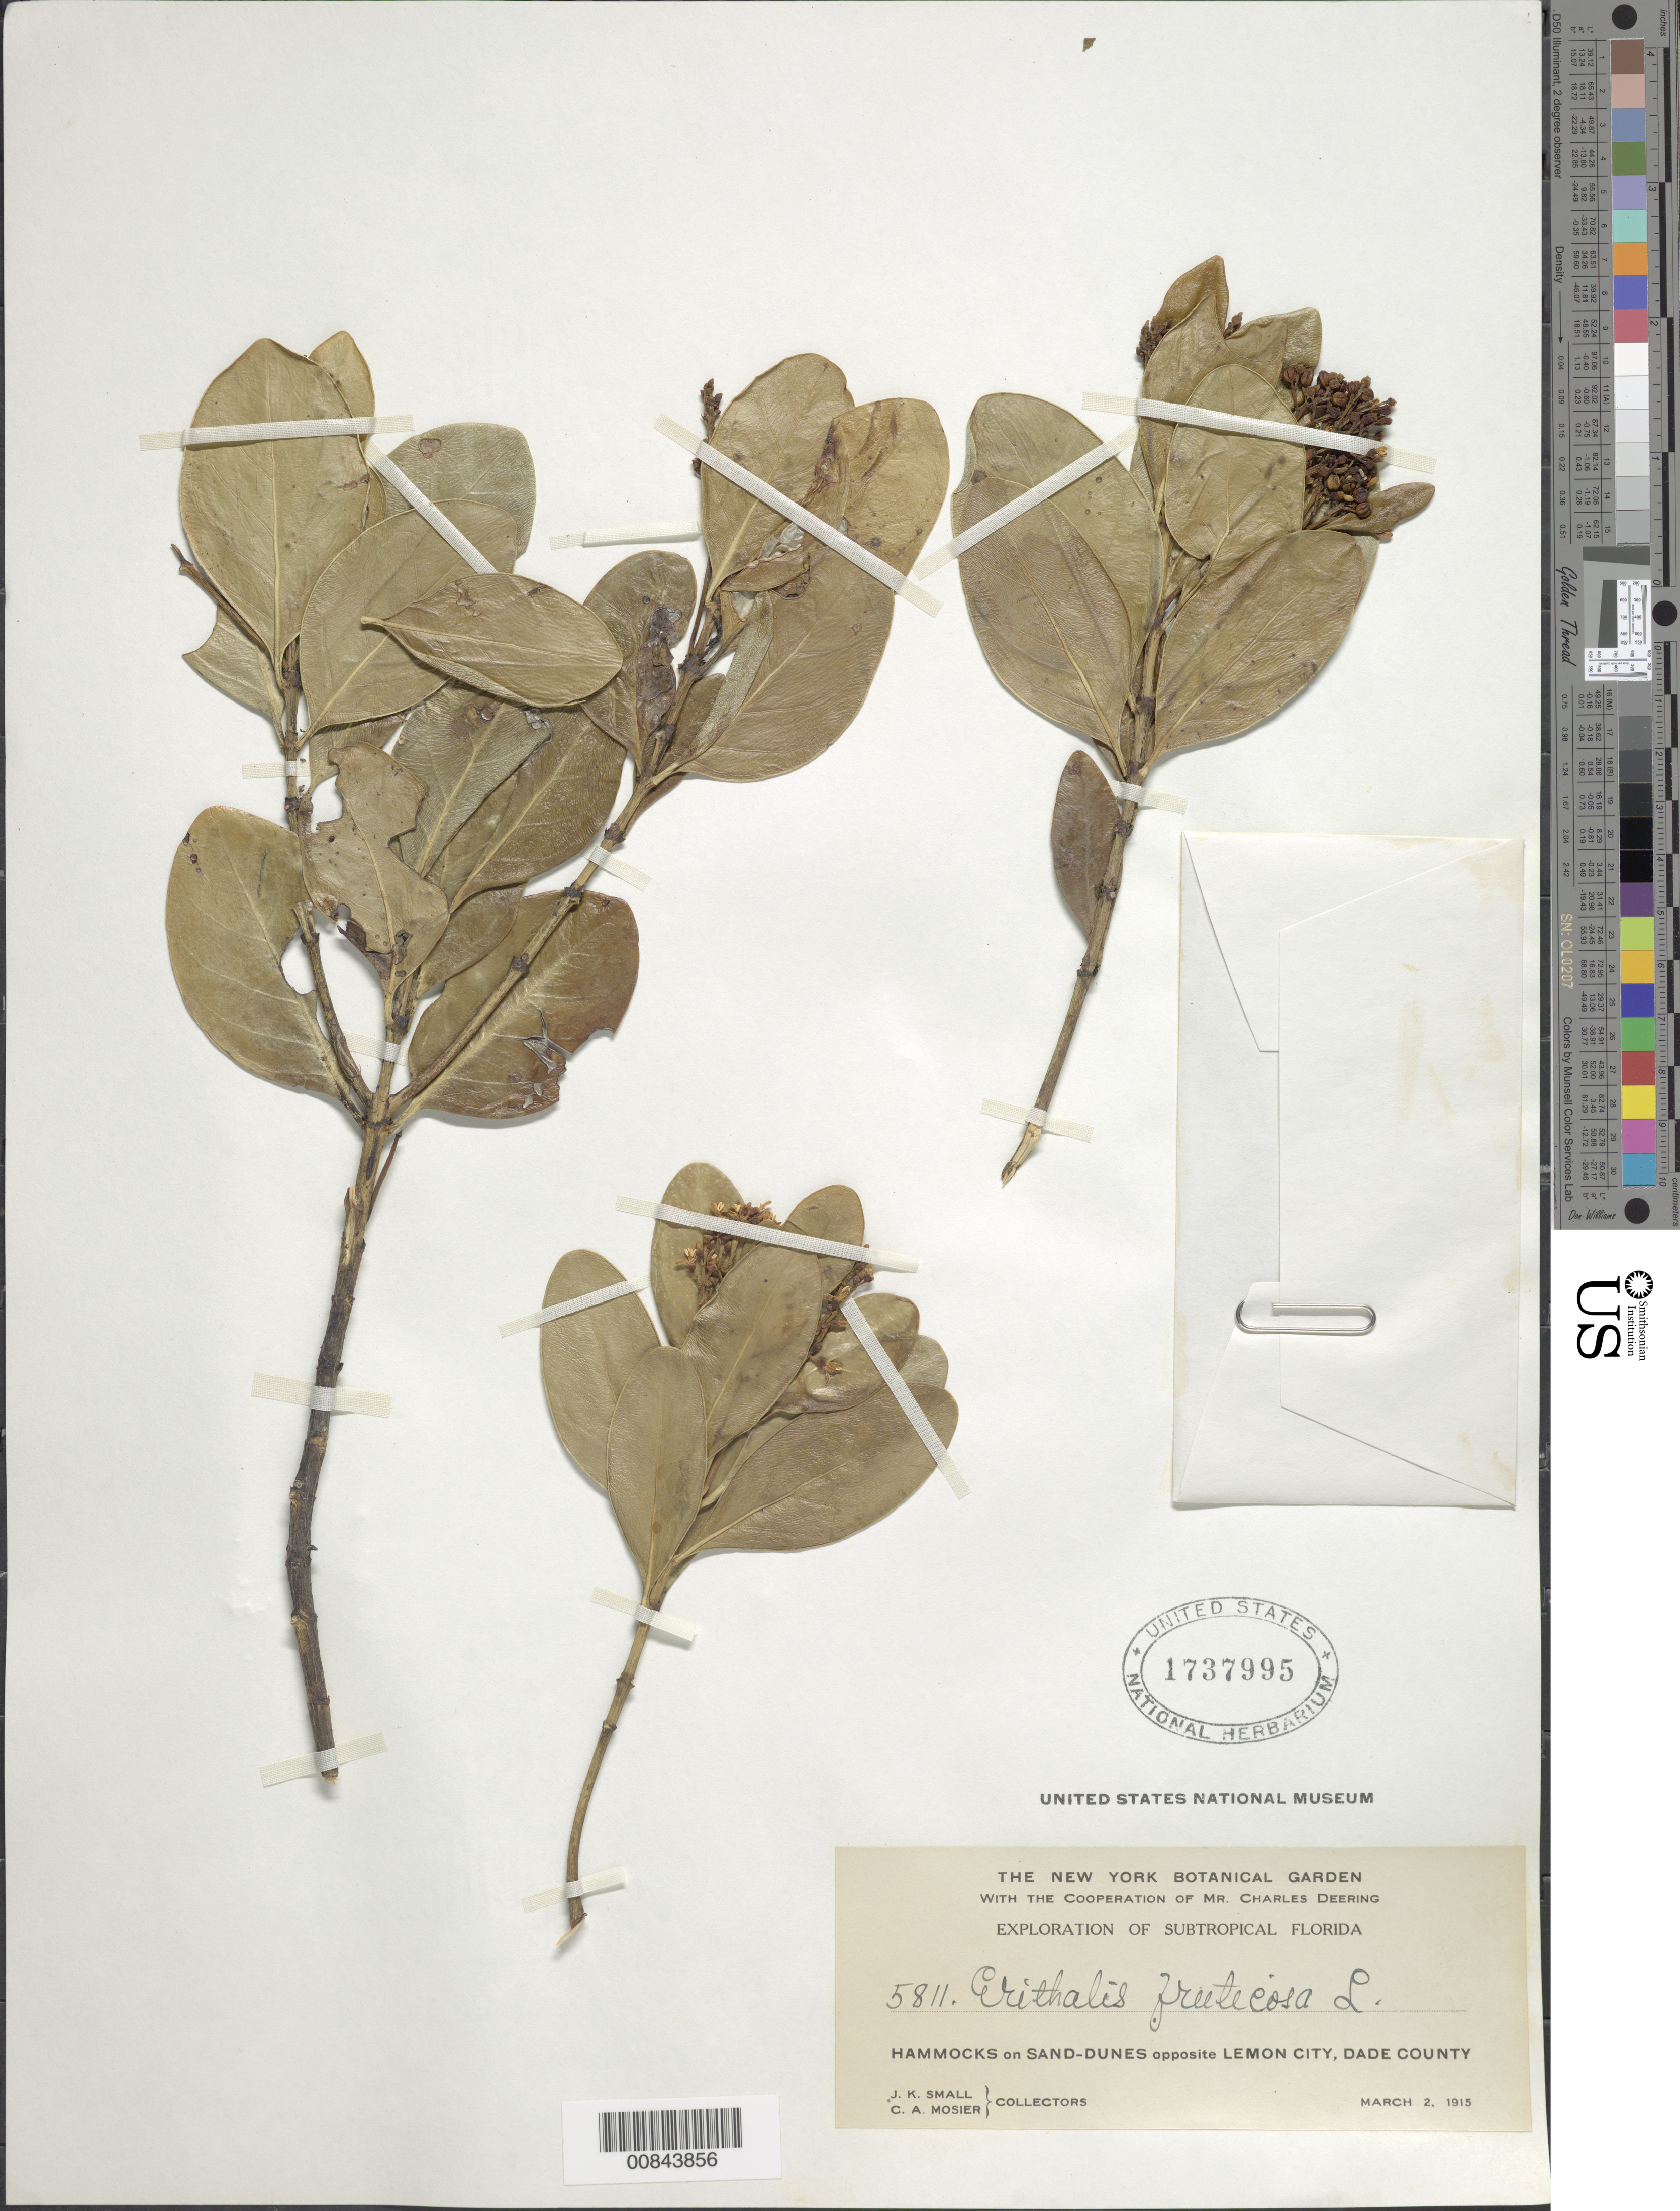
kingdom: Plantae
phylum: Tracheophyta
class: Magnoliopsida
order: Gentianales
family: Rubiaceae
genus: Erithalis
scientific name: Erithalis fruticosa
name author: L.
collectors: J. K. Small & C. A. Mosier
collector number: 5811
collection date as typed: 03 May 1985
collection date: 1985-05-03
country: United States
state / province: Florida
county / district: Dade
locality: Lemon City.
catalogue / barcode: US 1737995